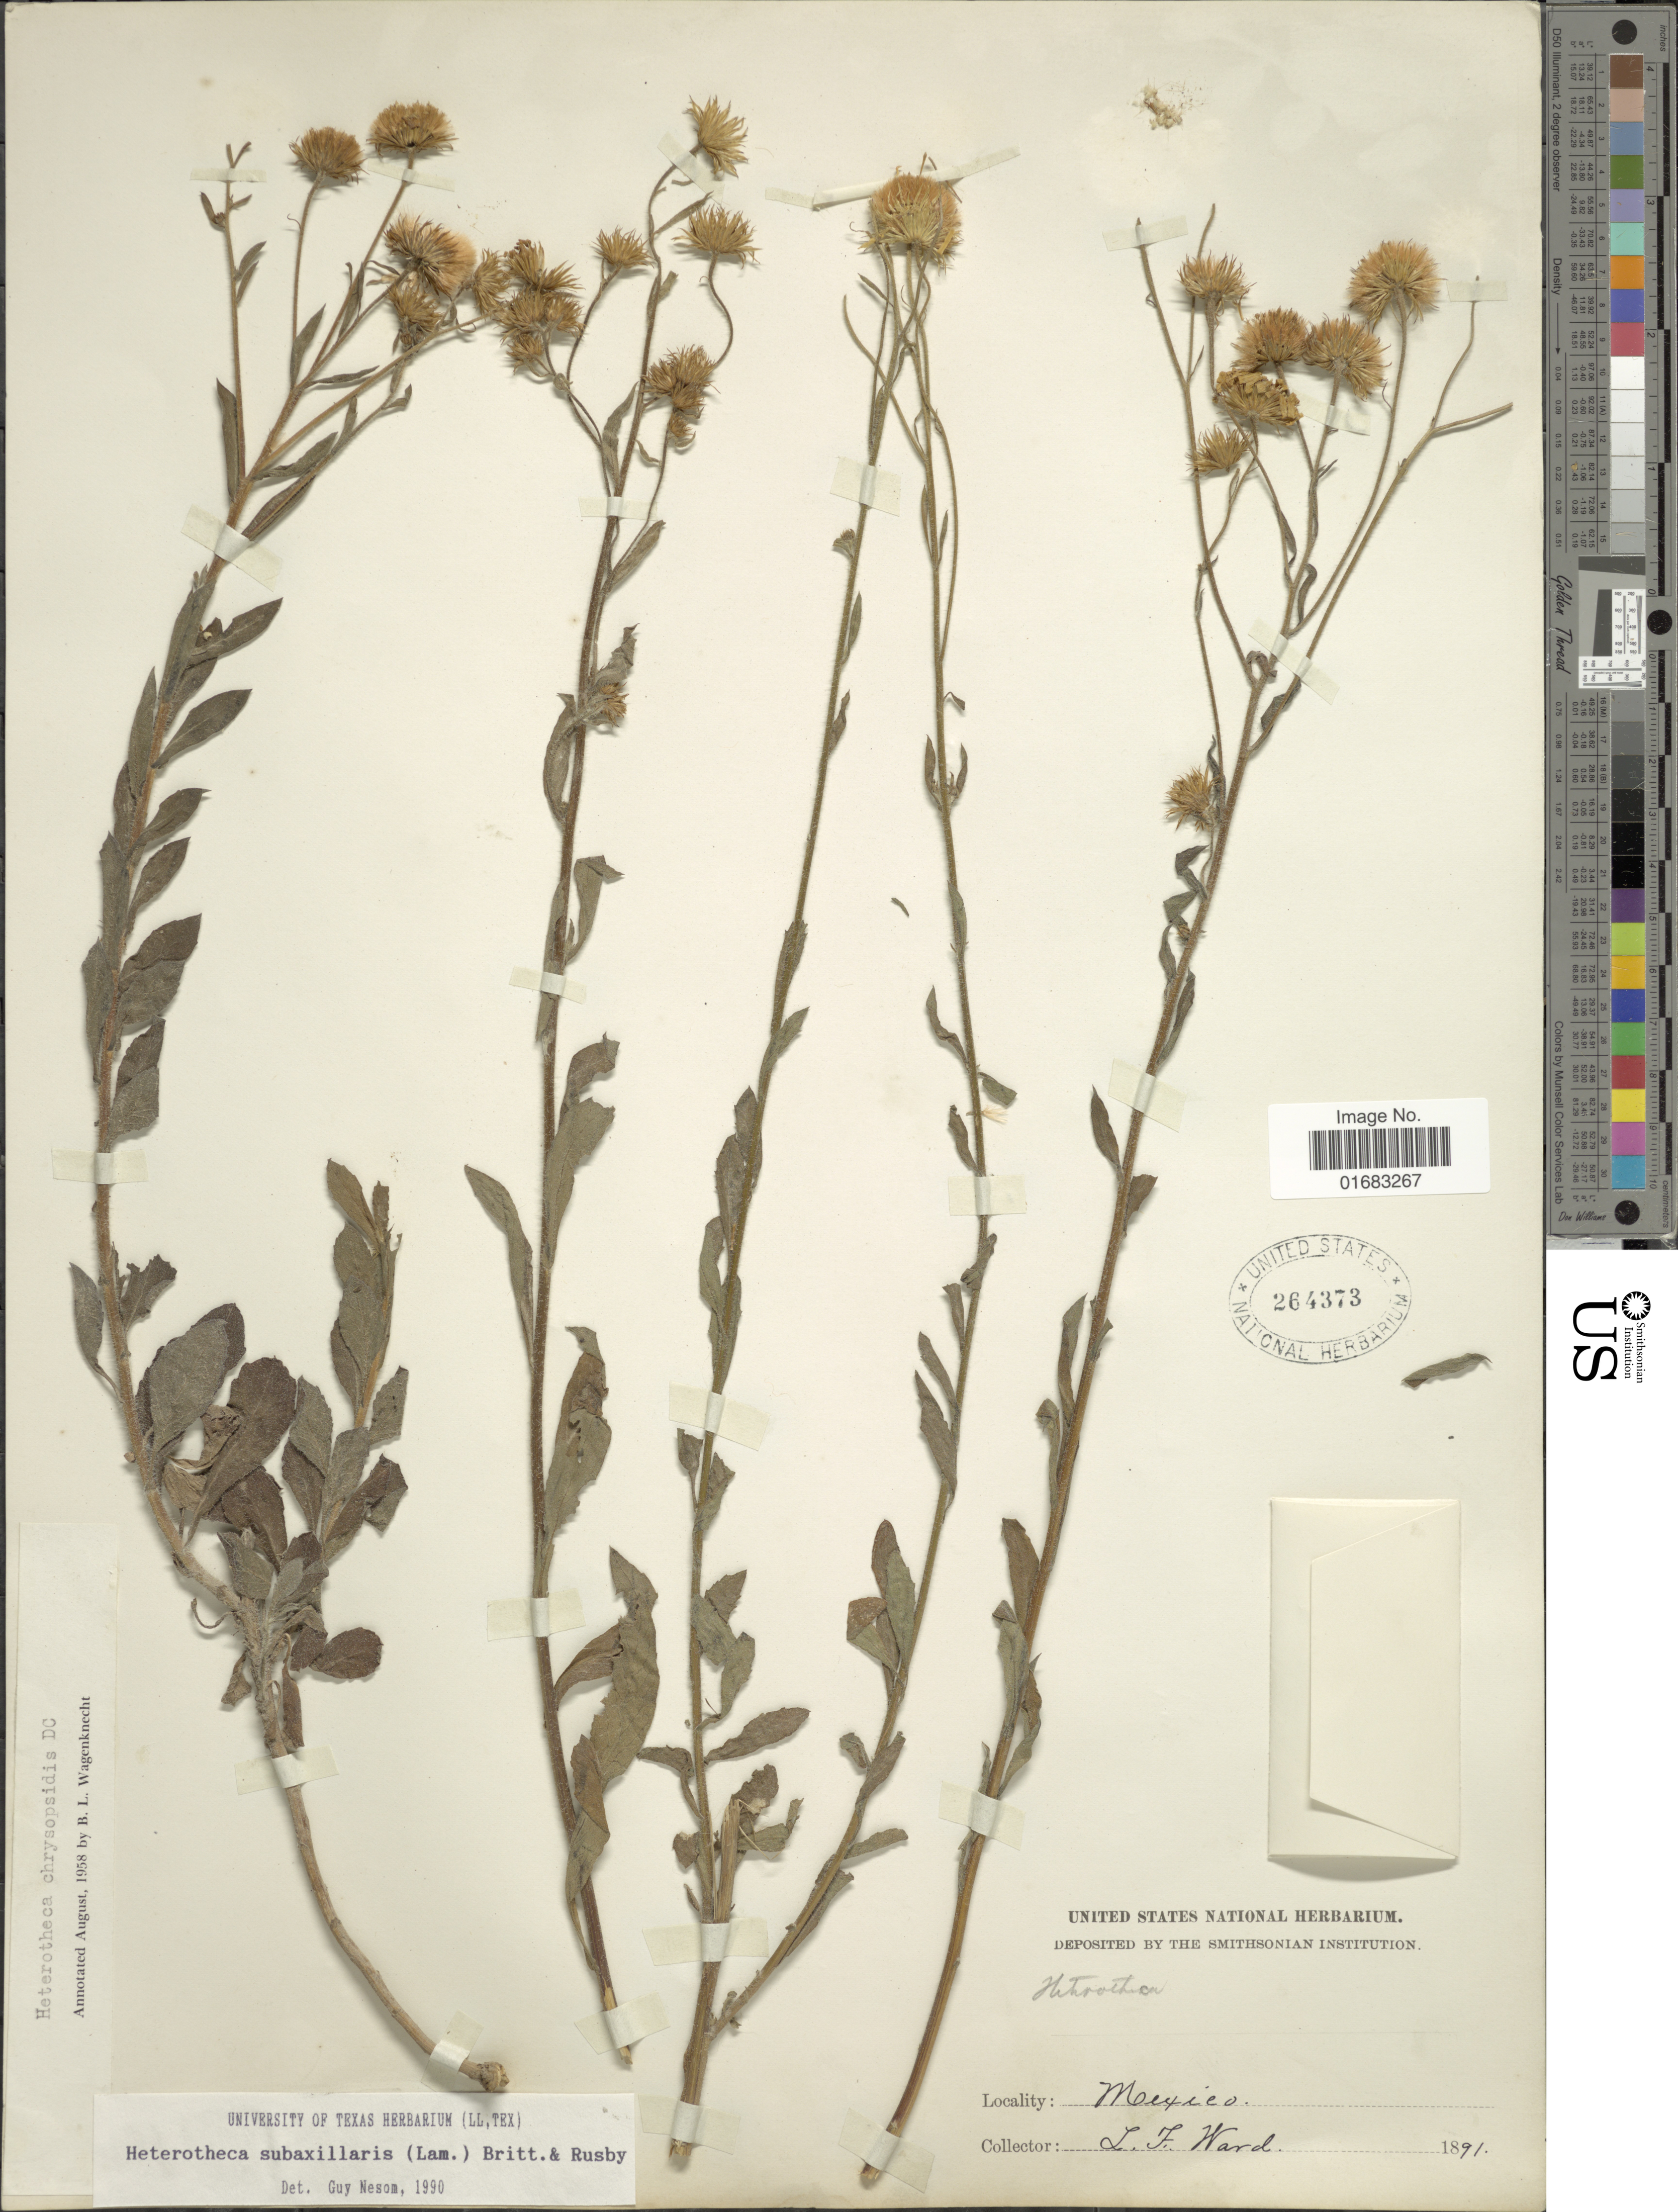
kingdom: Plantae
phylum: Tracheophyta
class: Magnoliopsida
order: Asterales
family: Asteraceae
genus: Heterotheca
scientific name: Heterotheca subaxillaris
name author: (Lam.) Britton & Rusby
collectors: L. Ward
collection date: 1891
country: Mexico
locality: Mexico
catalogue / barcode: US 264373